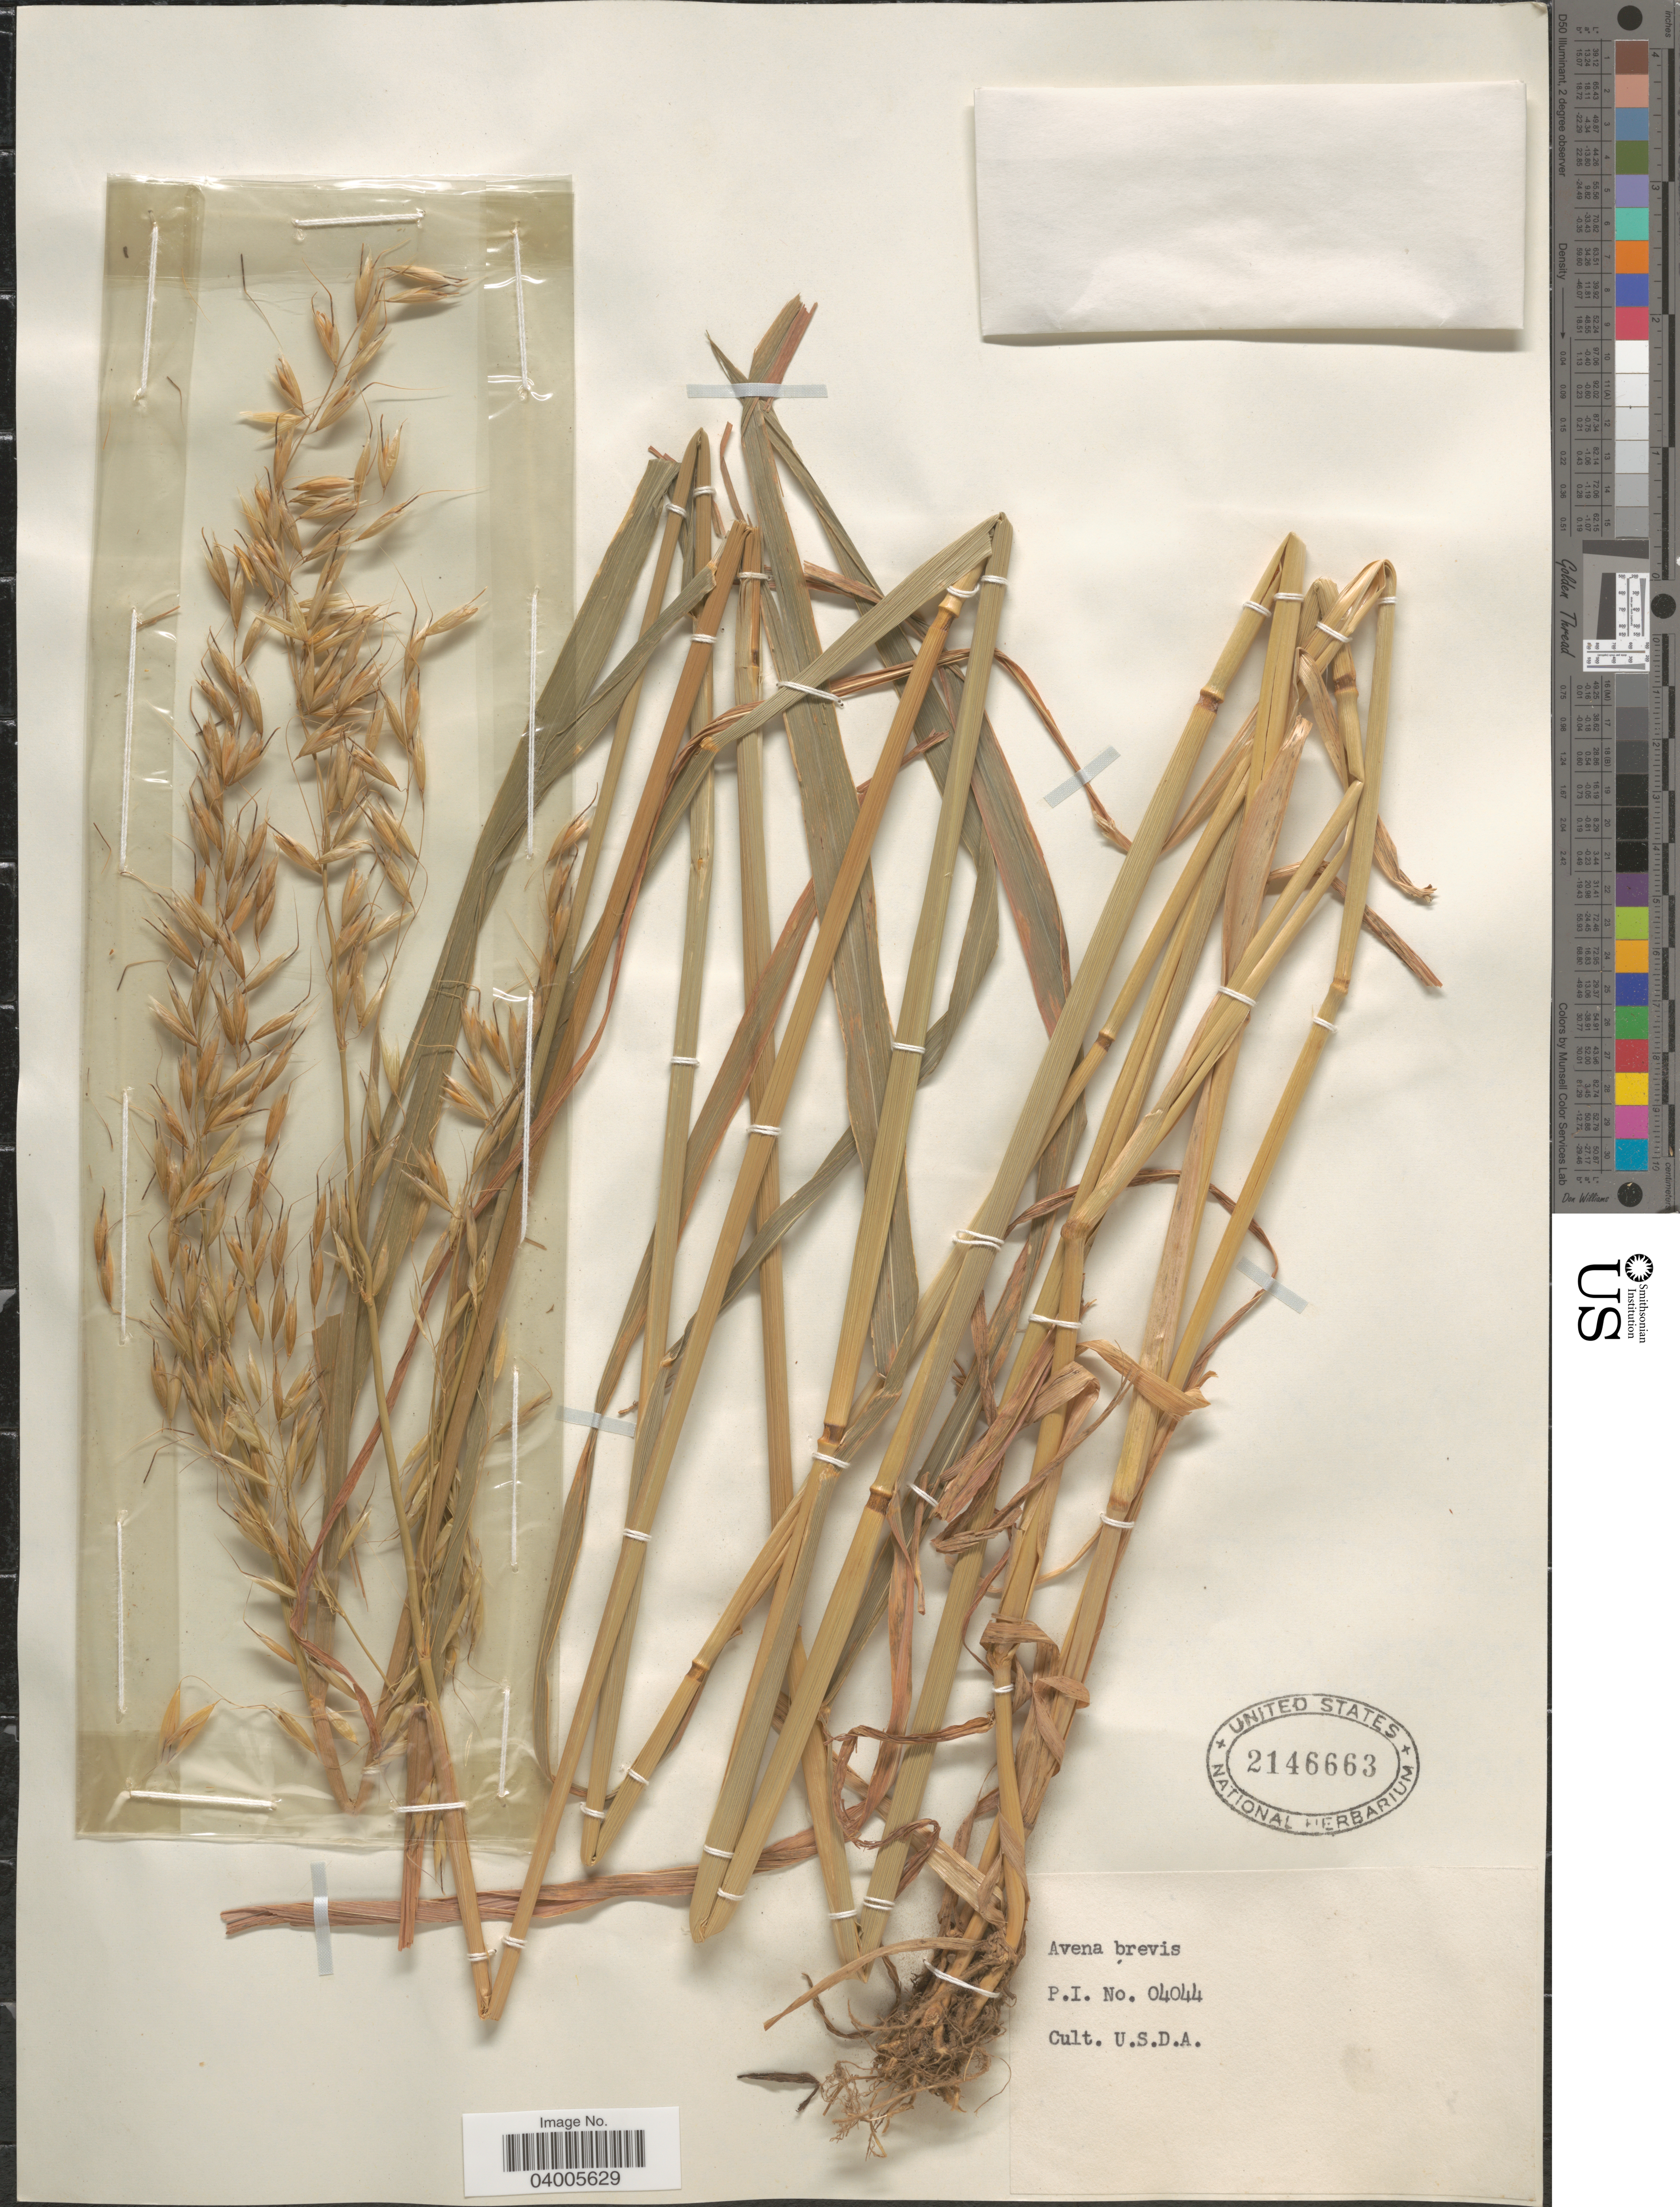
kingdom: Plantae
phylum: Tracheophyta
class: Liliopsida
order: Poales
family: Poaceae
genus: Avena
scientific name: Avena brevis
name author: Bréb.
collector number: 04044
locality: U.S.D.A.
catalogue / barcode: US 2146663